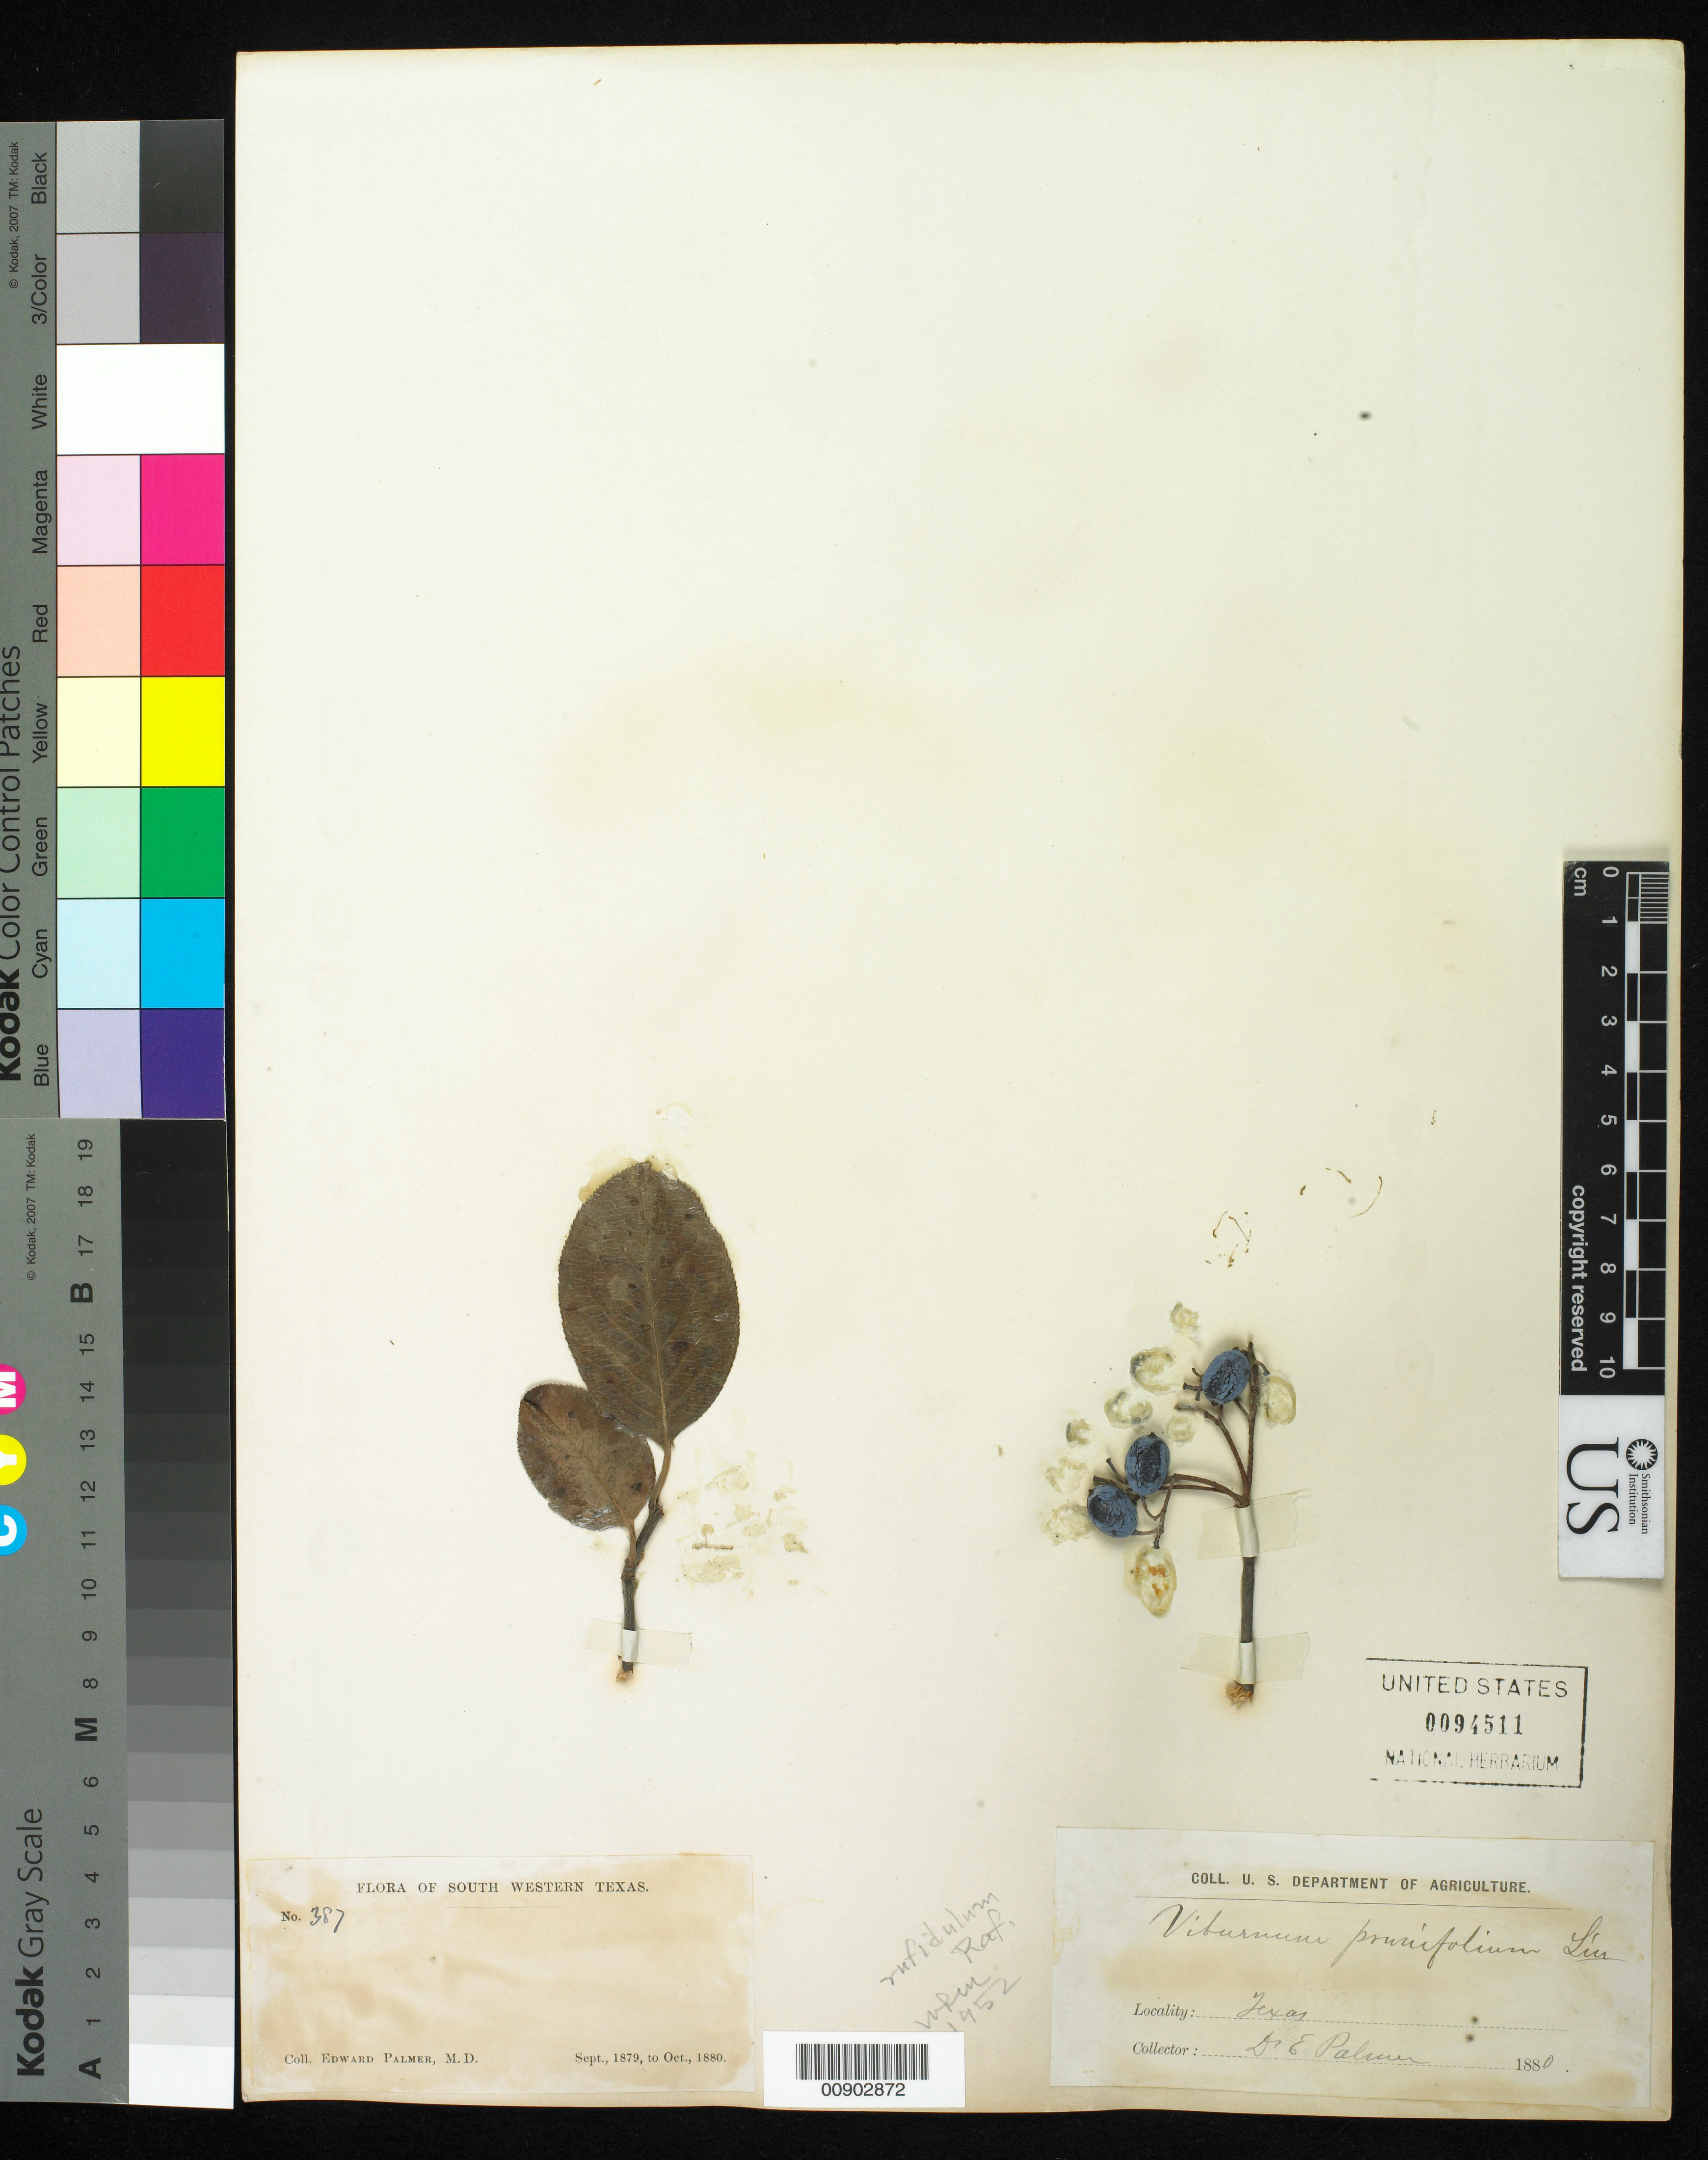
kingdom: Plantae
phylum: Tracheophyta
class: Magnoliopsida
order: Dipsacales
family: Viburnaceae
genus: Viburnum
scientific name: Viburnum rufidulum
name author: Raf.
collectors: E. Palmer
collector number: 387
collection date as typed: Sep 1879 to -- Oct 1880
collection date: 1879-09/1880-10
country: United States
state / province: Texas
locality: South Western Texas.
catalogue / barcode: US 94511